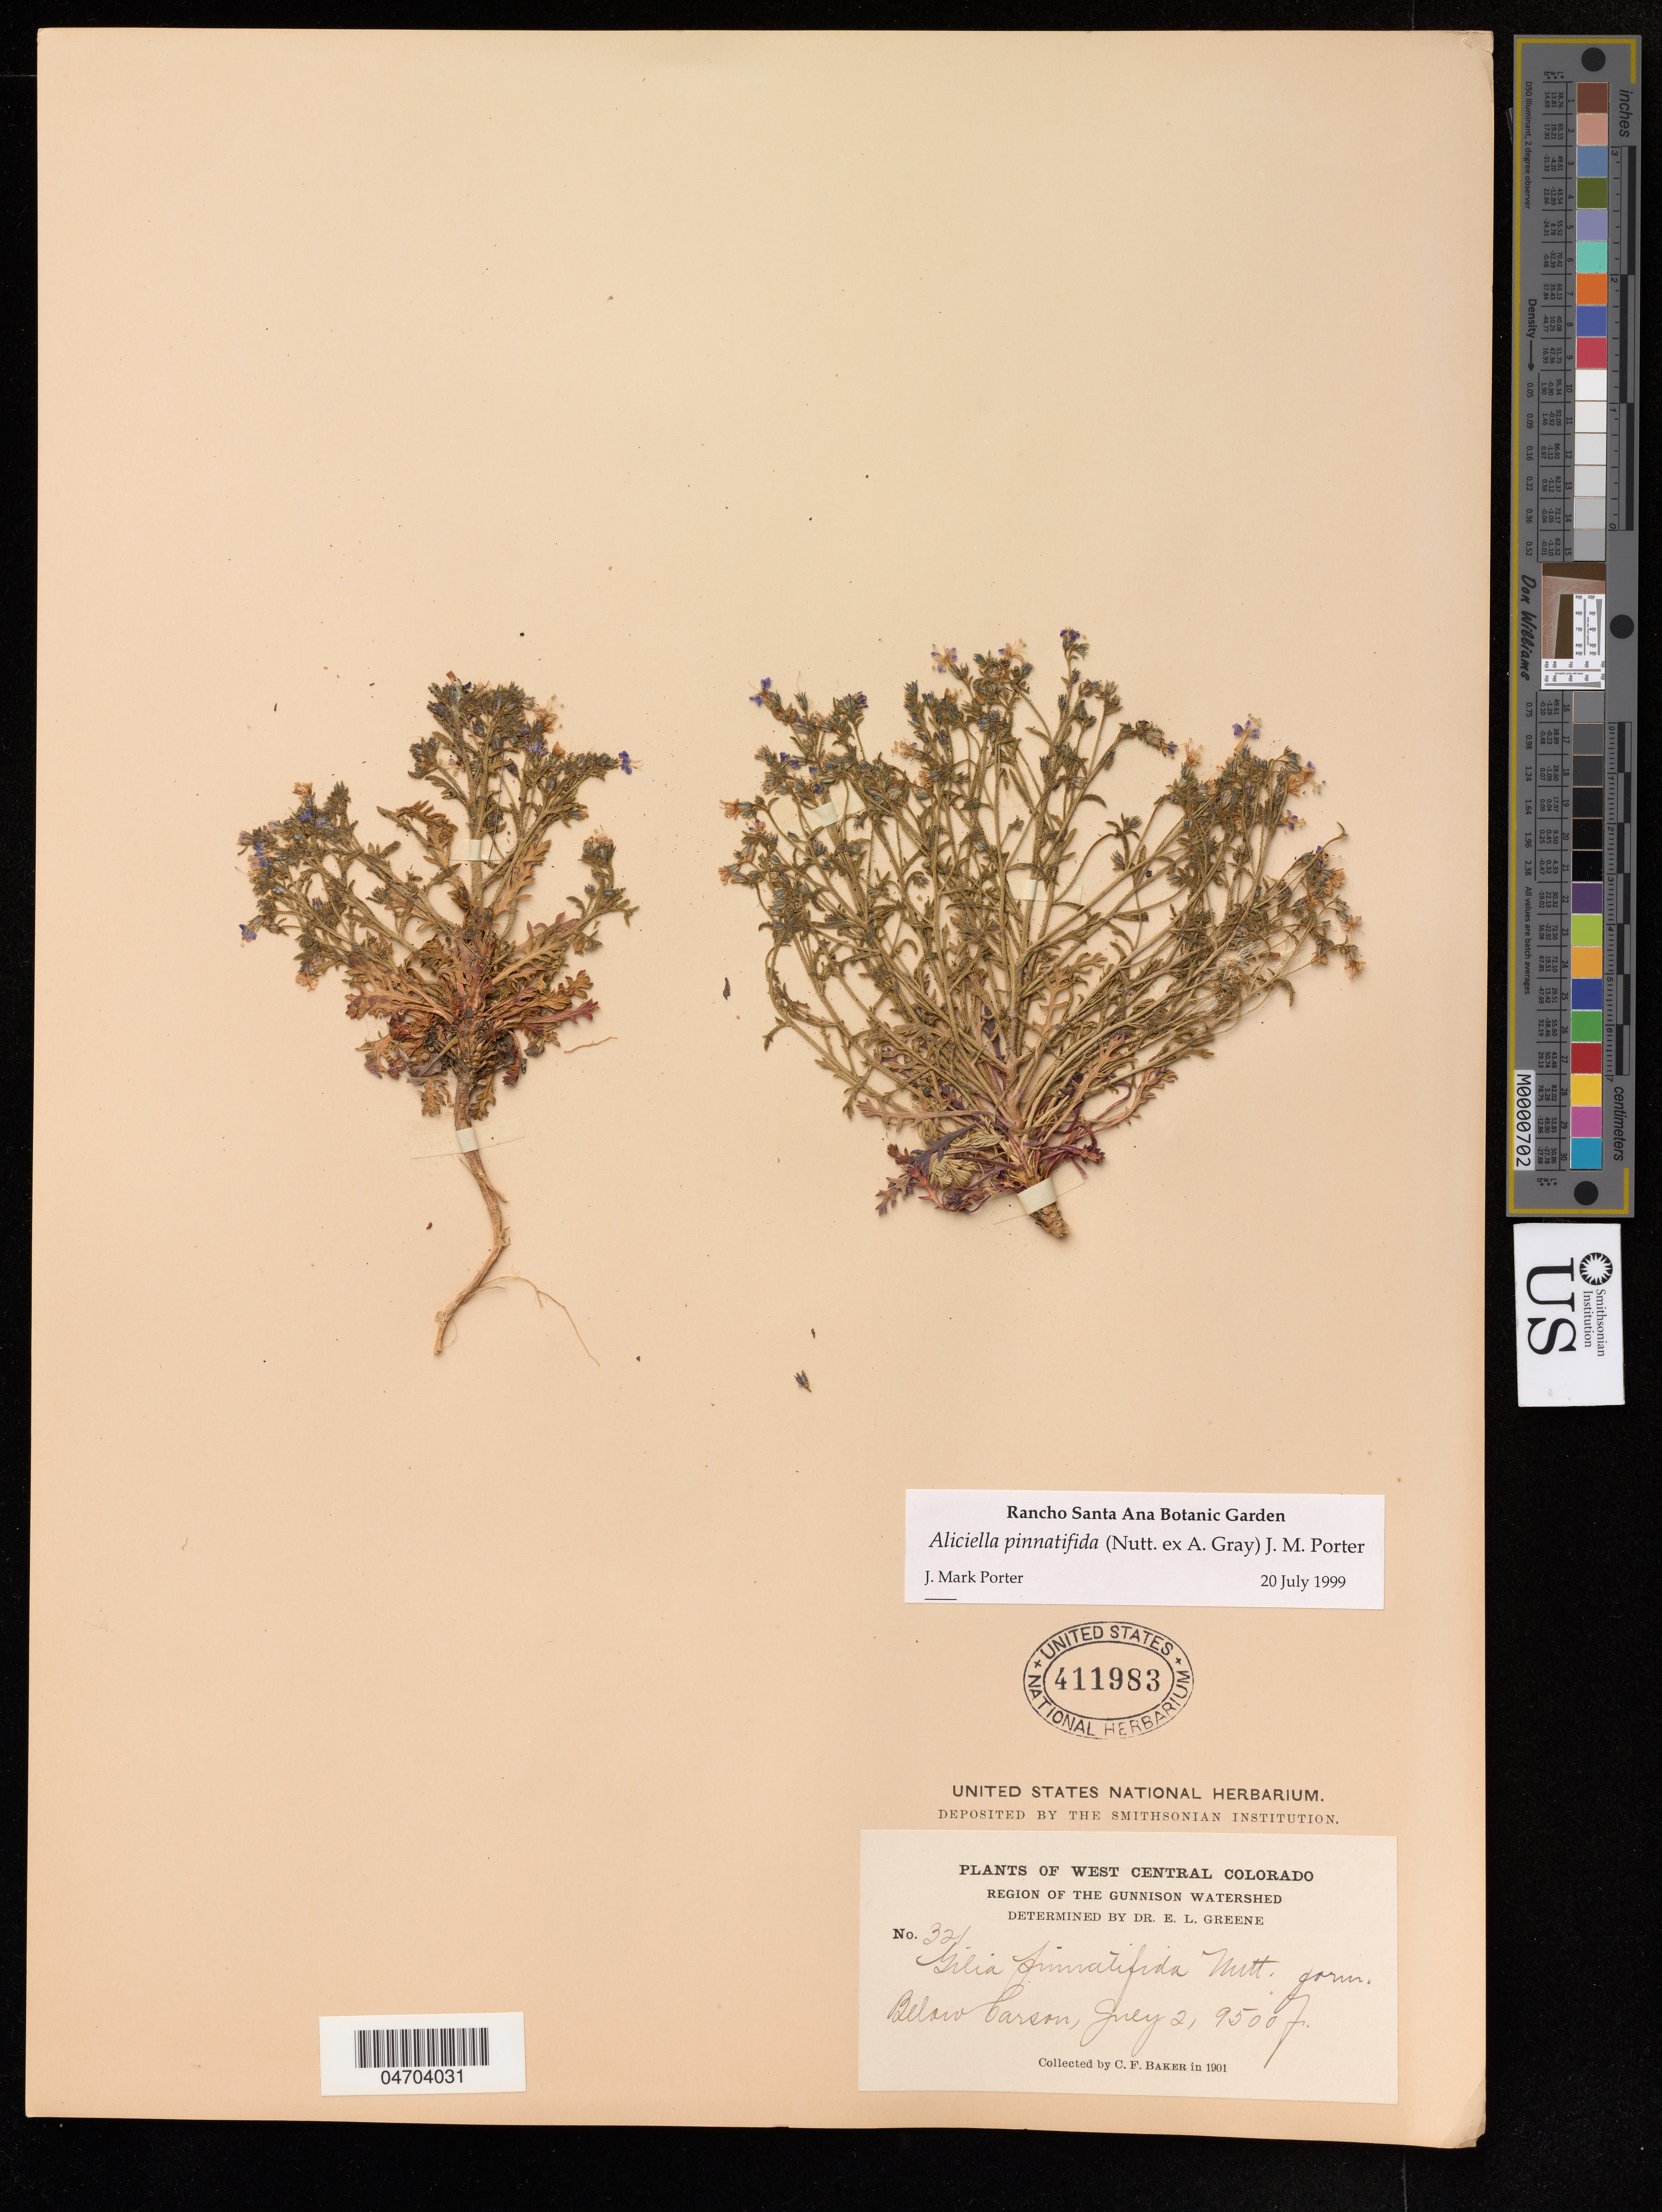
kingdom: Plantae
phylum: Tracheophyta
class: Magnoliopsida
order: Ericales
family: Polemoniaceae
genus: Aliciella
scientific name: Aliciella pinnatifida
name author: (Nutt. ex A. Gray) J.M. Porter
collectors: C. Baker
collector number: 321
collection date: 1901-07-02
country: United States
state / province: Colorado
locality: West Central Colorado. Region of the Gunnison Watershed. Below Carson.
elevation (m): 2896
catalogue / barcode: US 411983